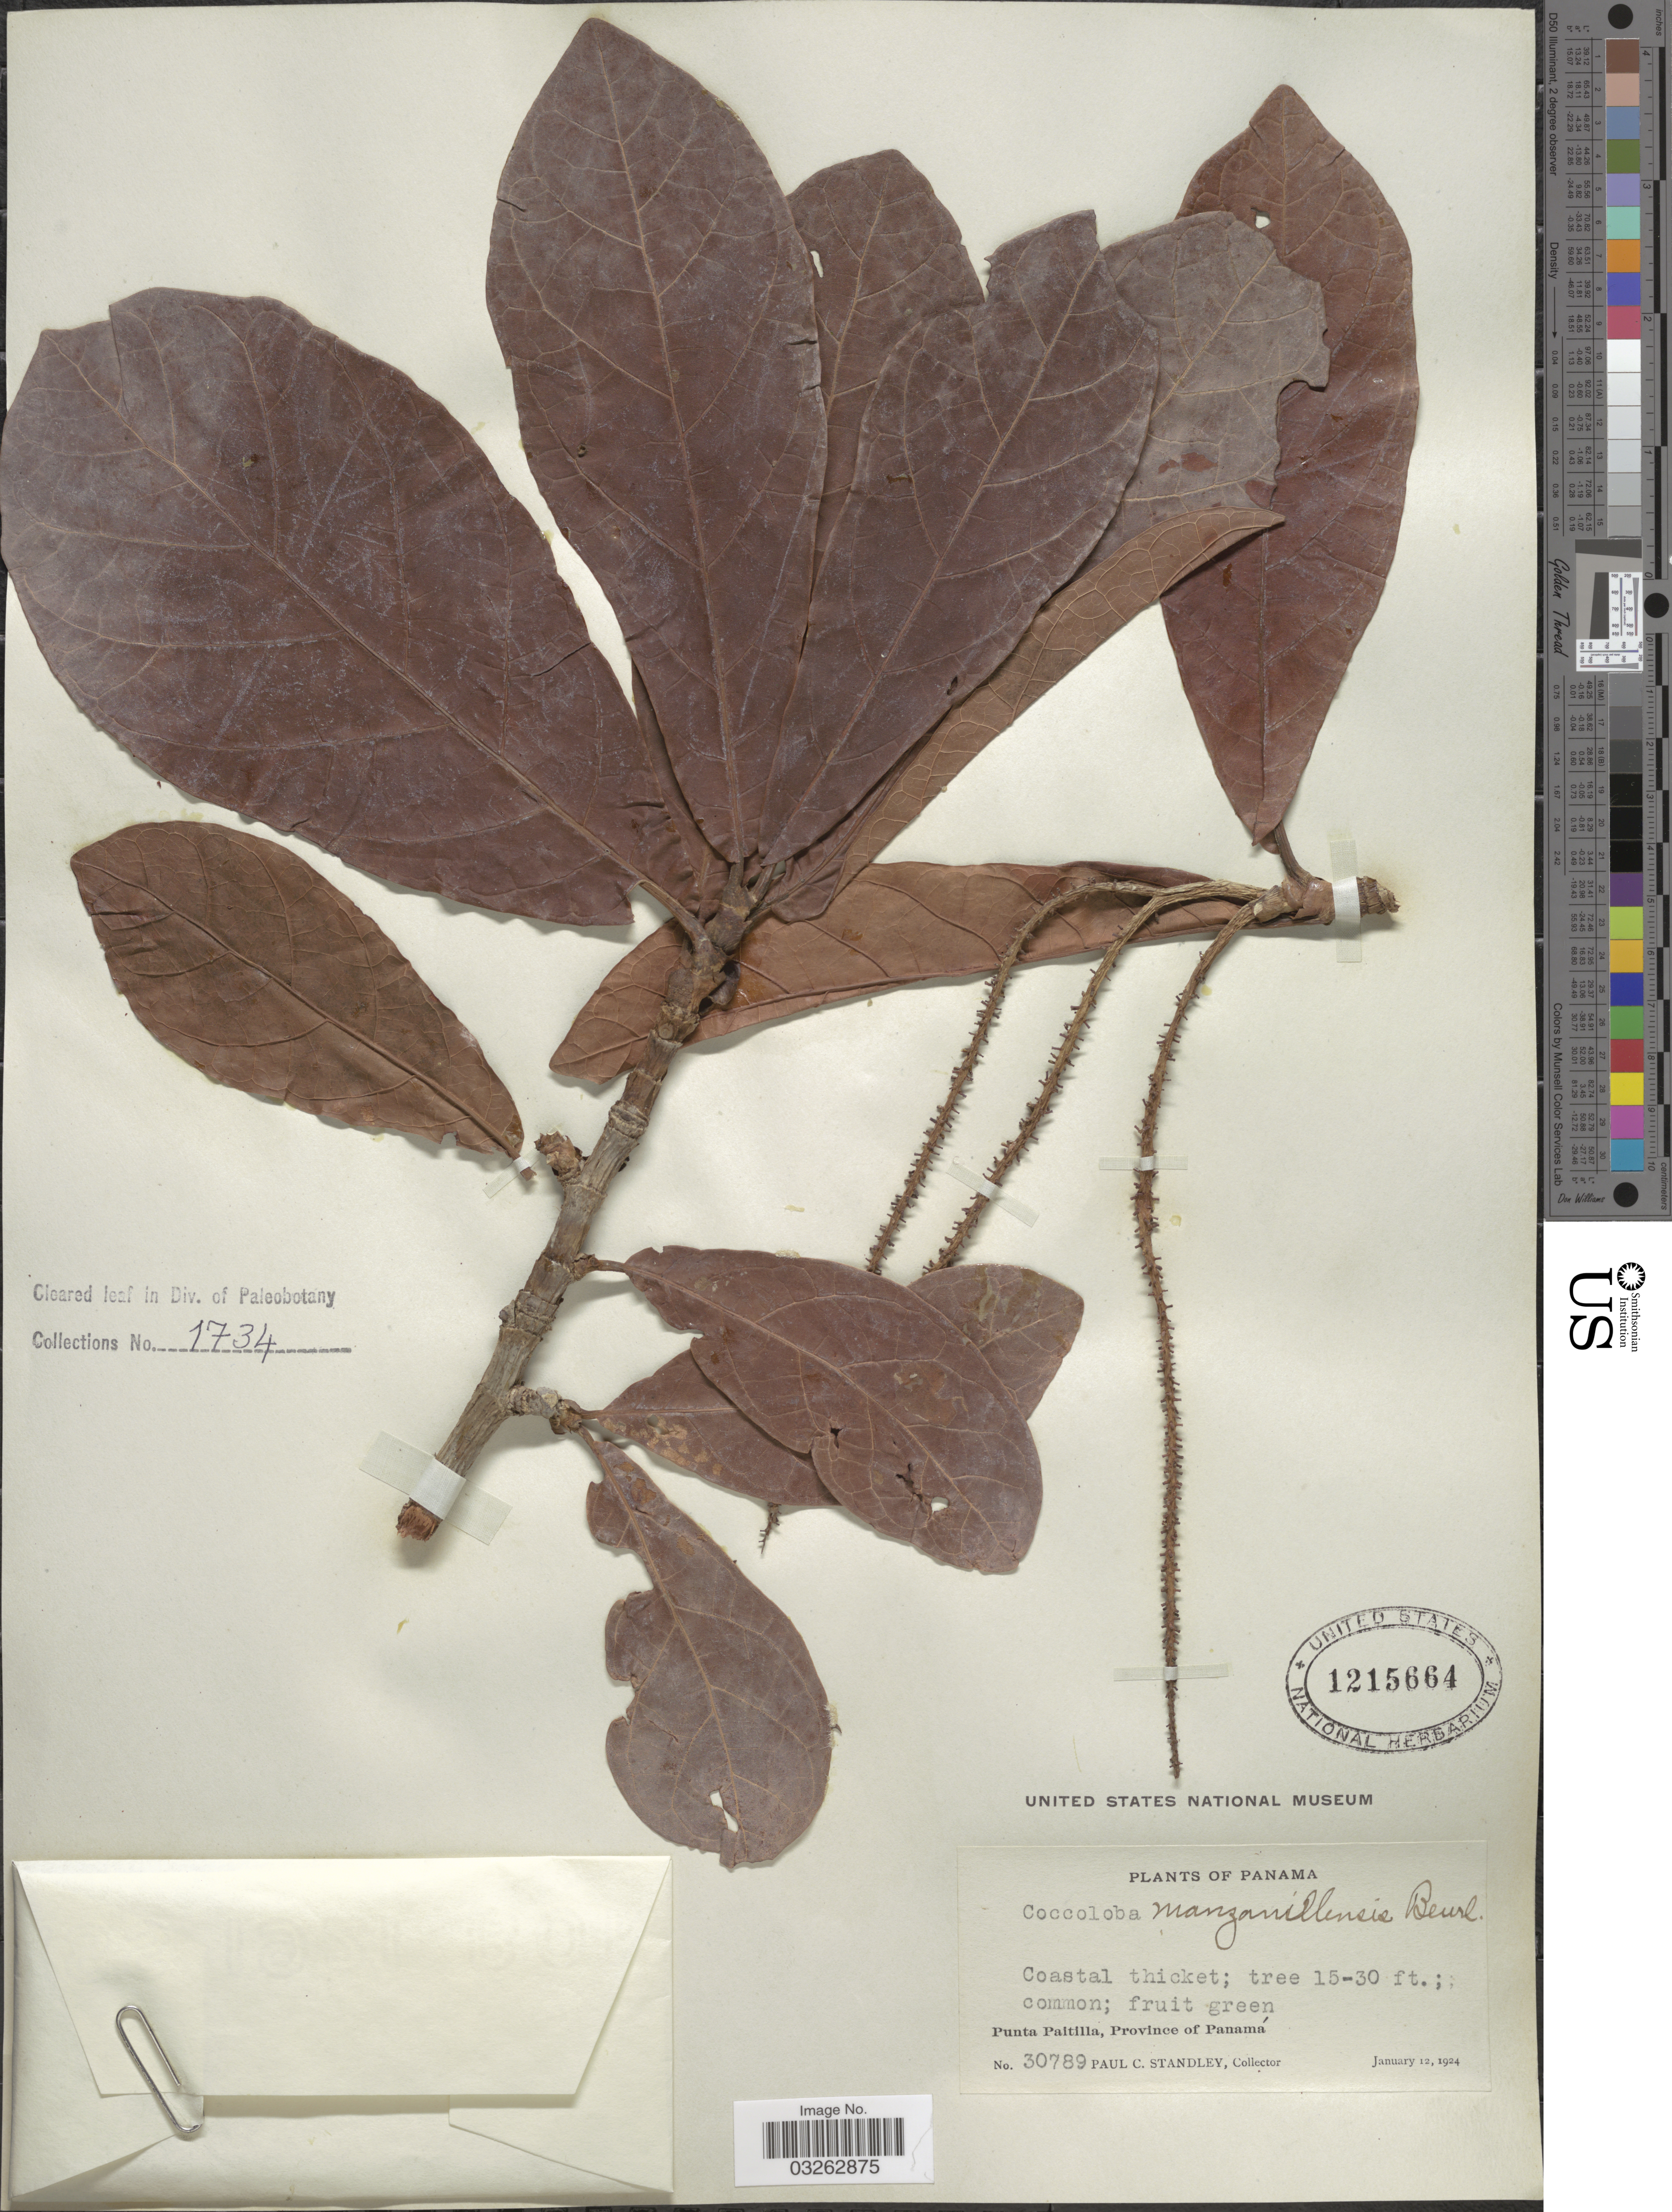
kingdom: Plantae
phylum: Tracheophyta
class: Magnoliopsida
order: Caryophyllales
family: Polygonaceae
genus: Coccoloba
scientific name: Coccoloba manzinellensis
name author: Beurl.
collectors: P. C. Standley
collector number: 30789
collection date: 1924-01-12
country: Panama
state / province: Panamá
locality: Punta Paitilla.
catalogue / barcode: US 1215664